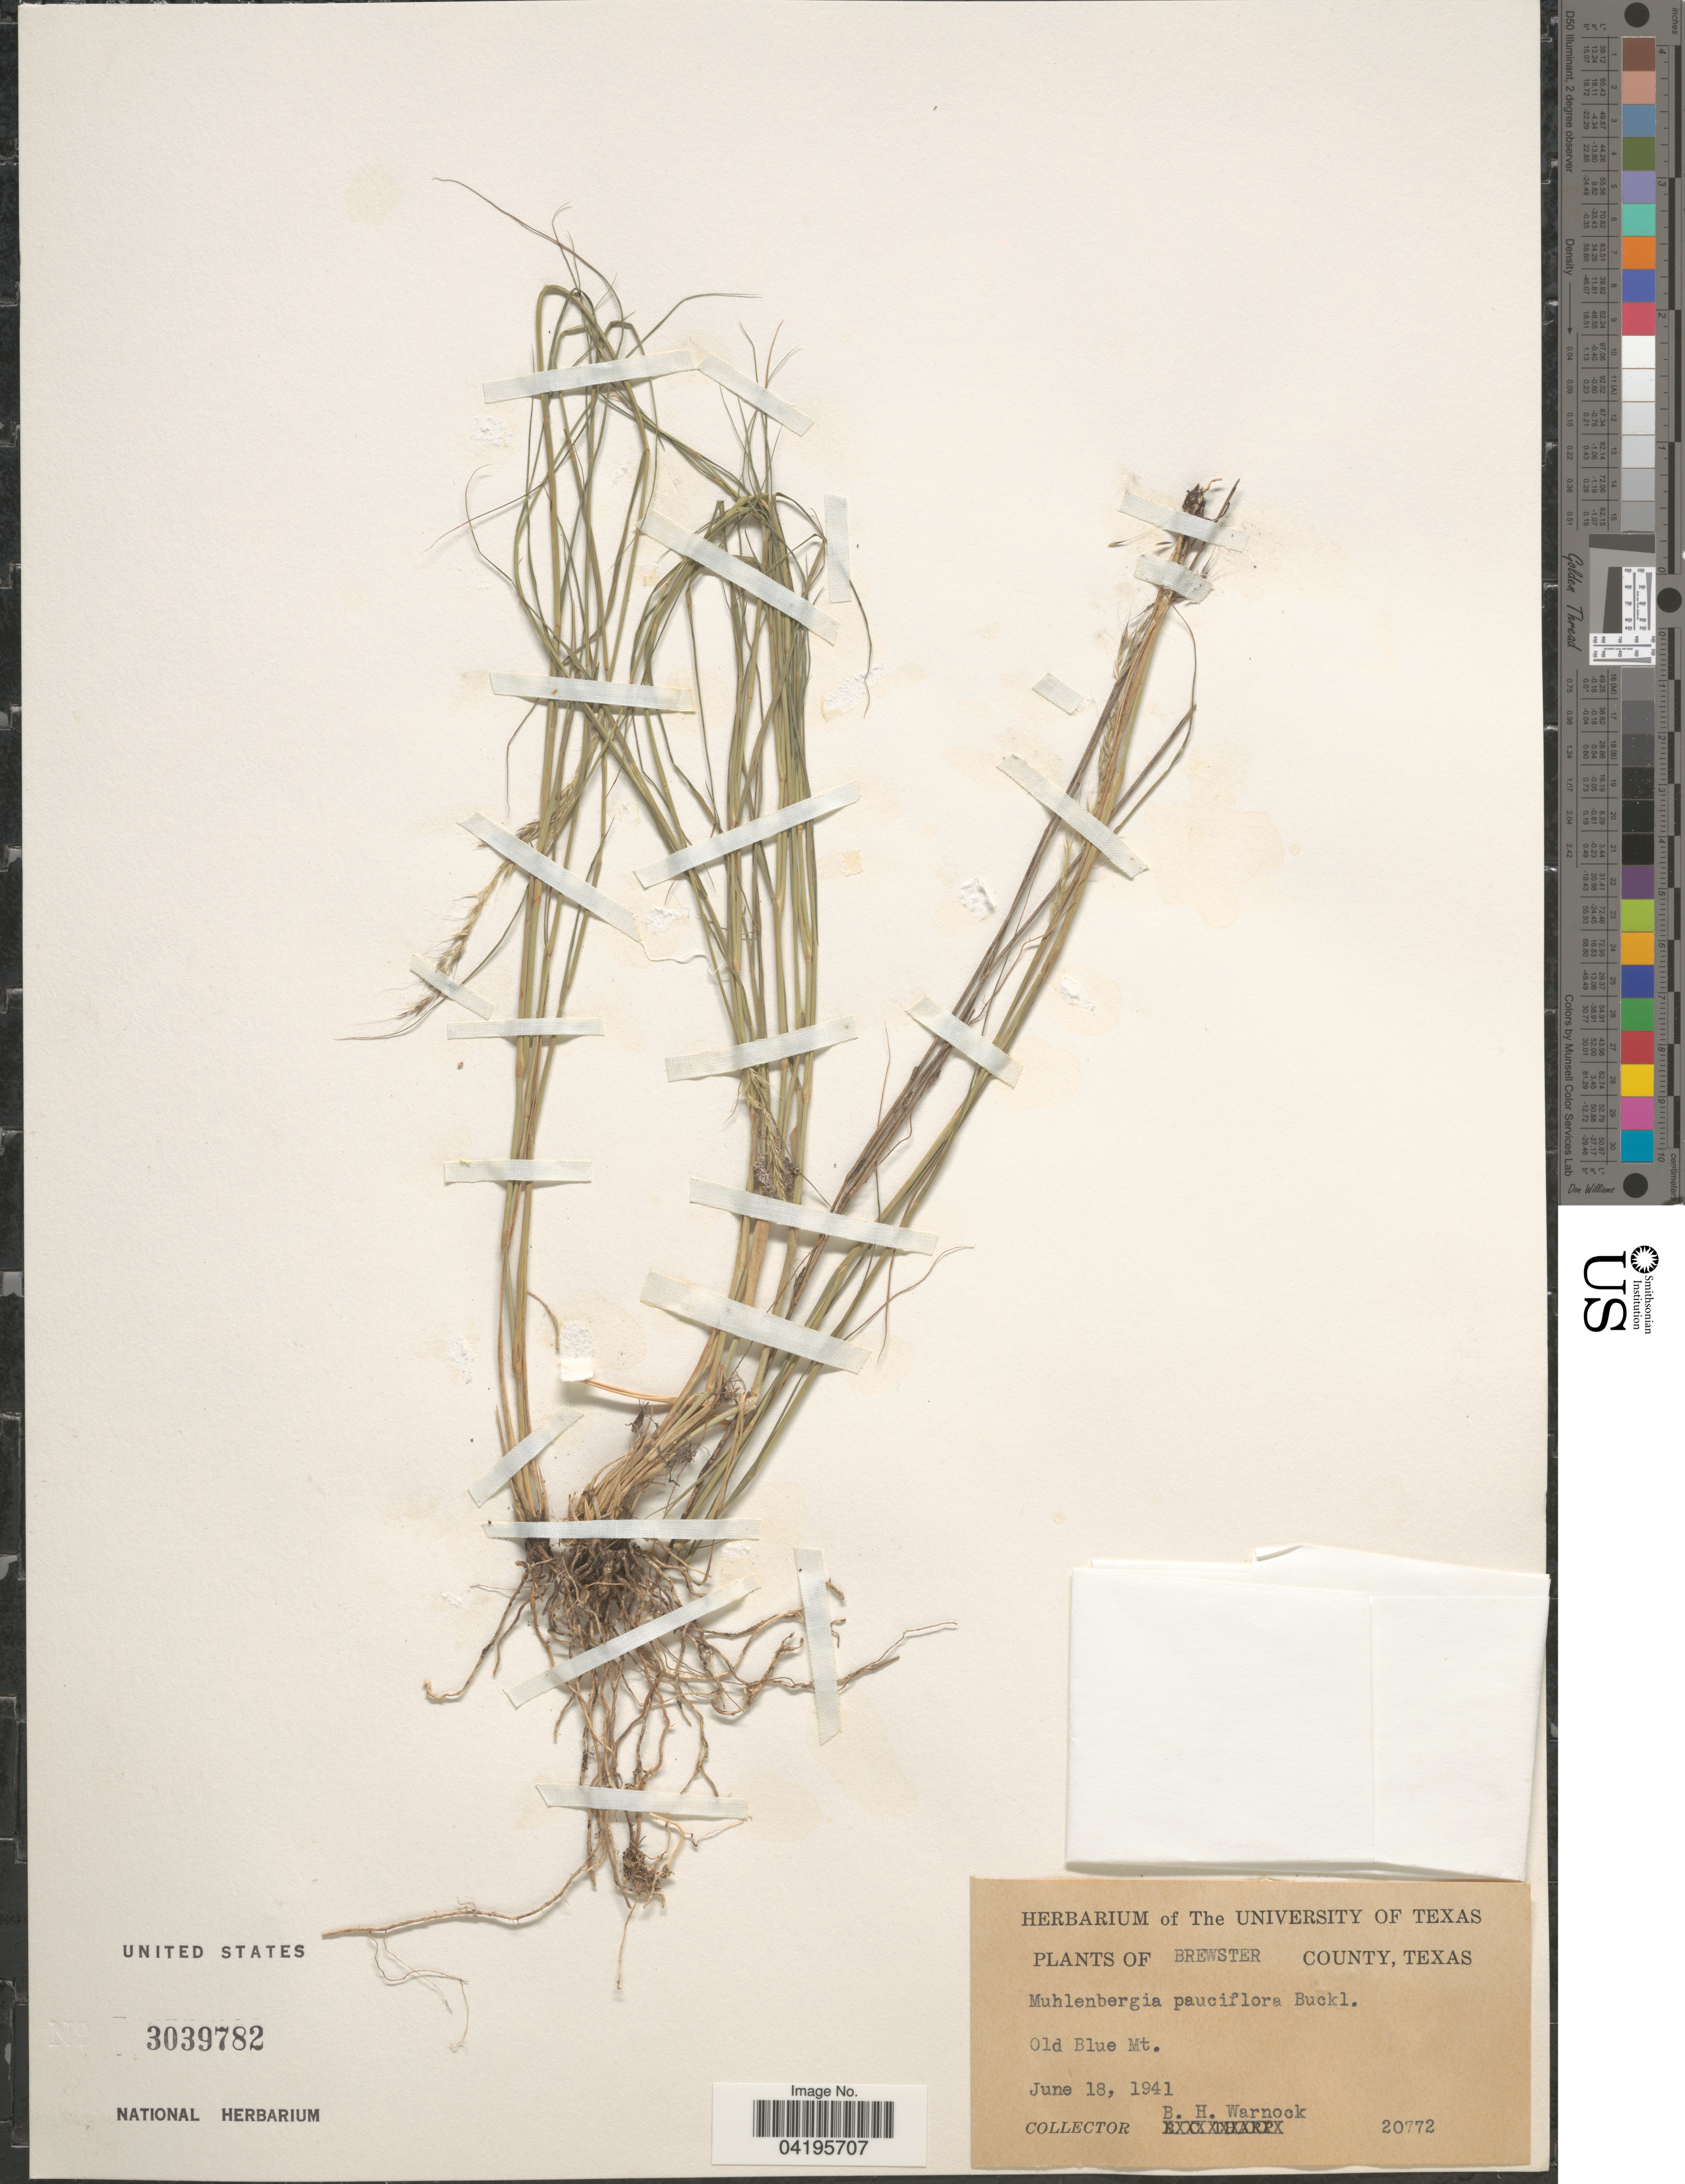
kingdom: Plantae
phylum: Tracheophyta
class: Liliopsida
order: Poales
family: Poaceae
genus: Muhlenbergia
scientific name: Muhlenbergia pauciflora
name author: Buckley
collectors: B. H. Warnock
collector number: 20772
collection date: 1941-06-18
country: United States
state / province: Texas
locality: Brewster County. Old Blue Mt.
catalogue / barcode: US 3039782